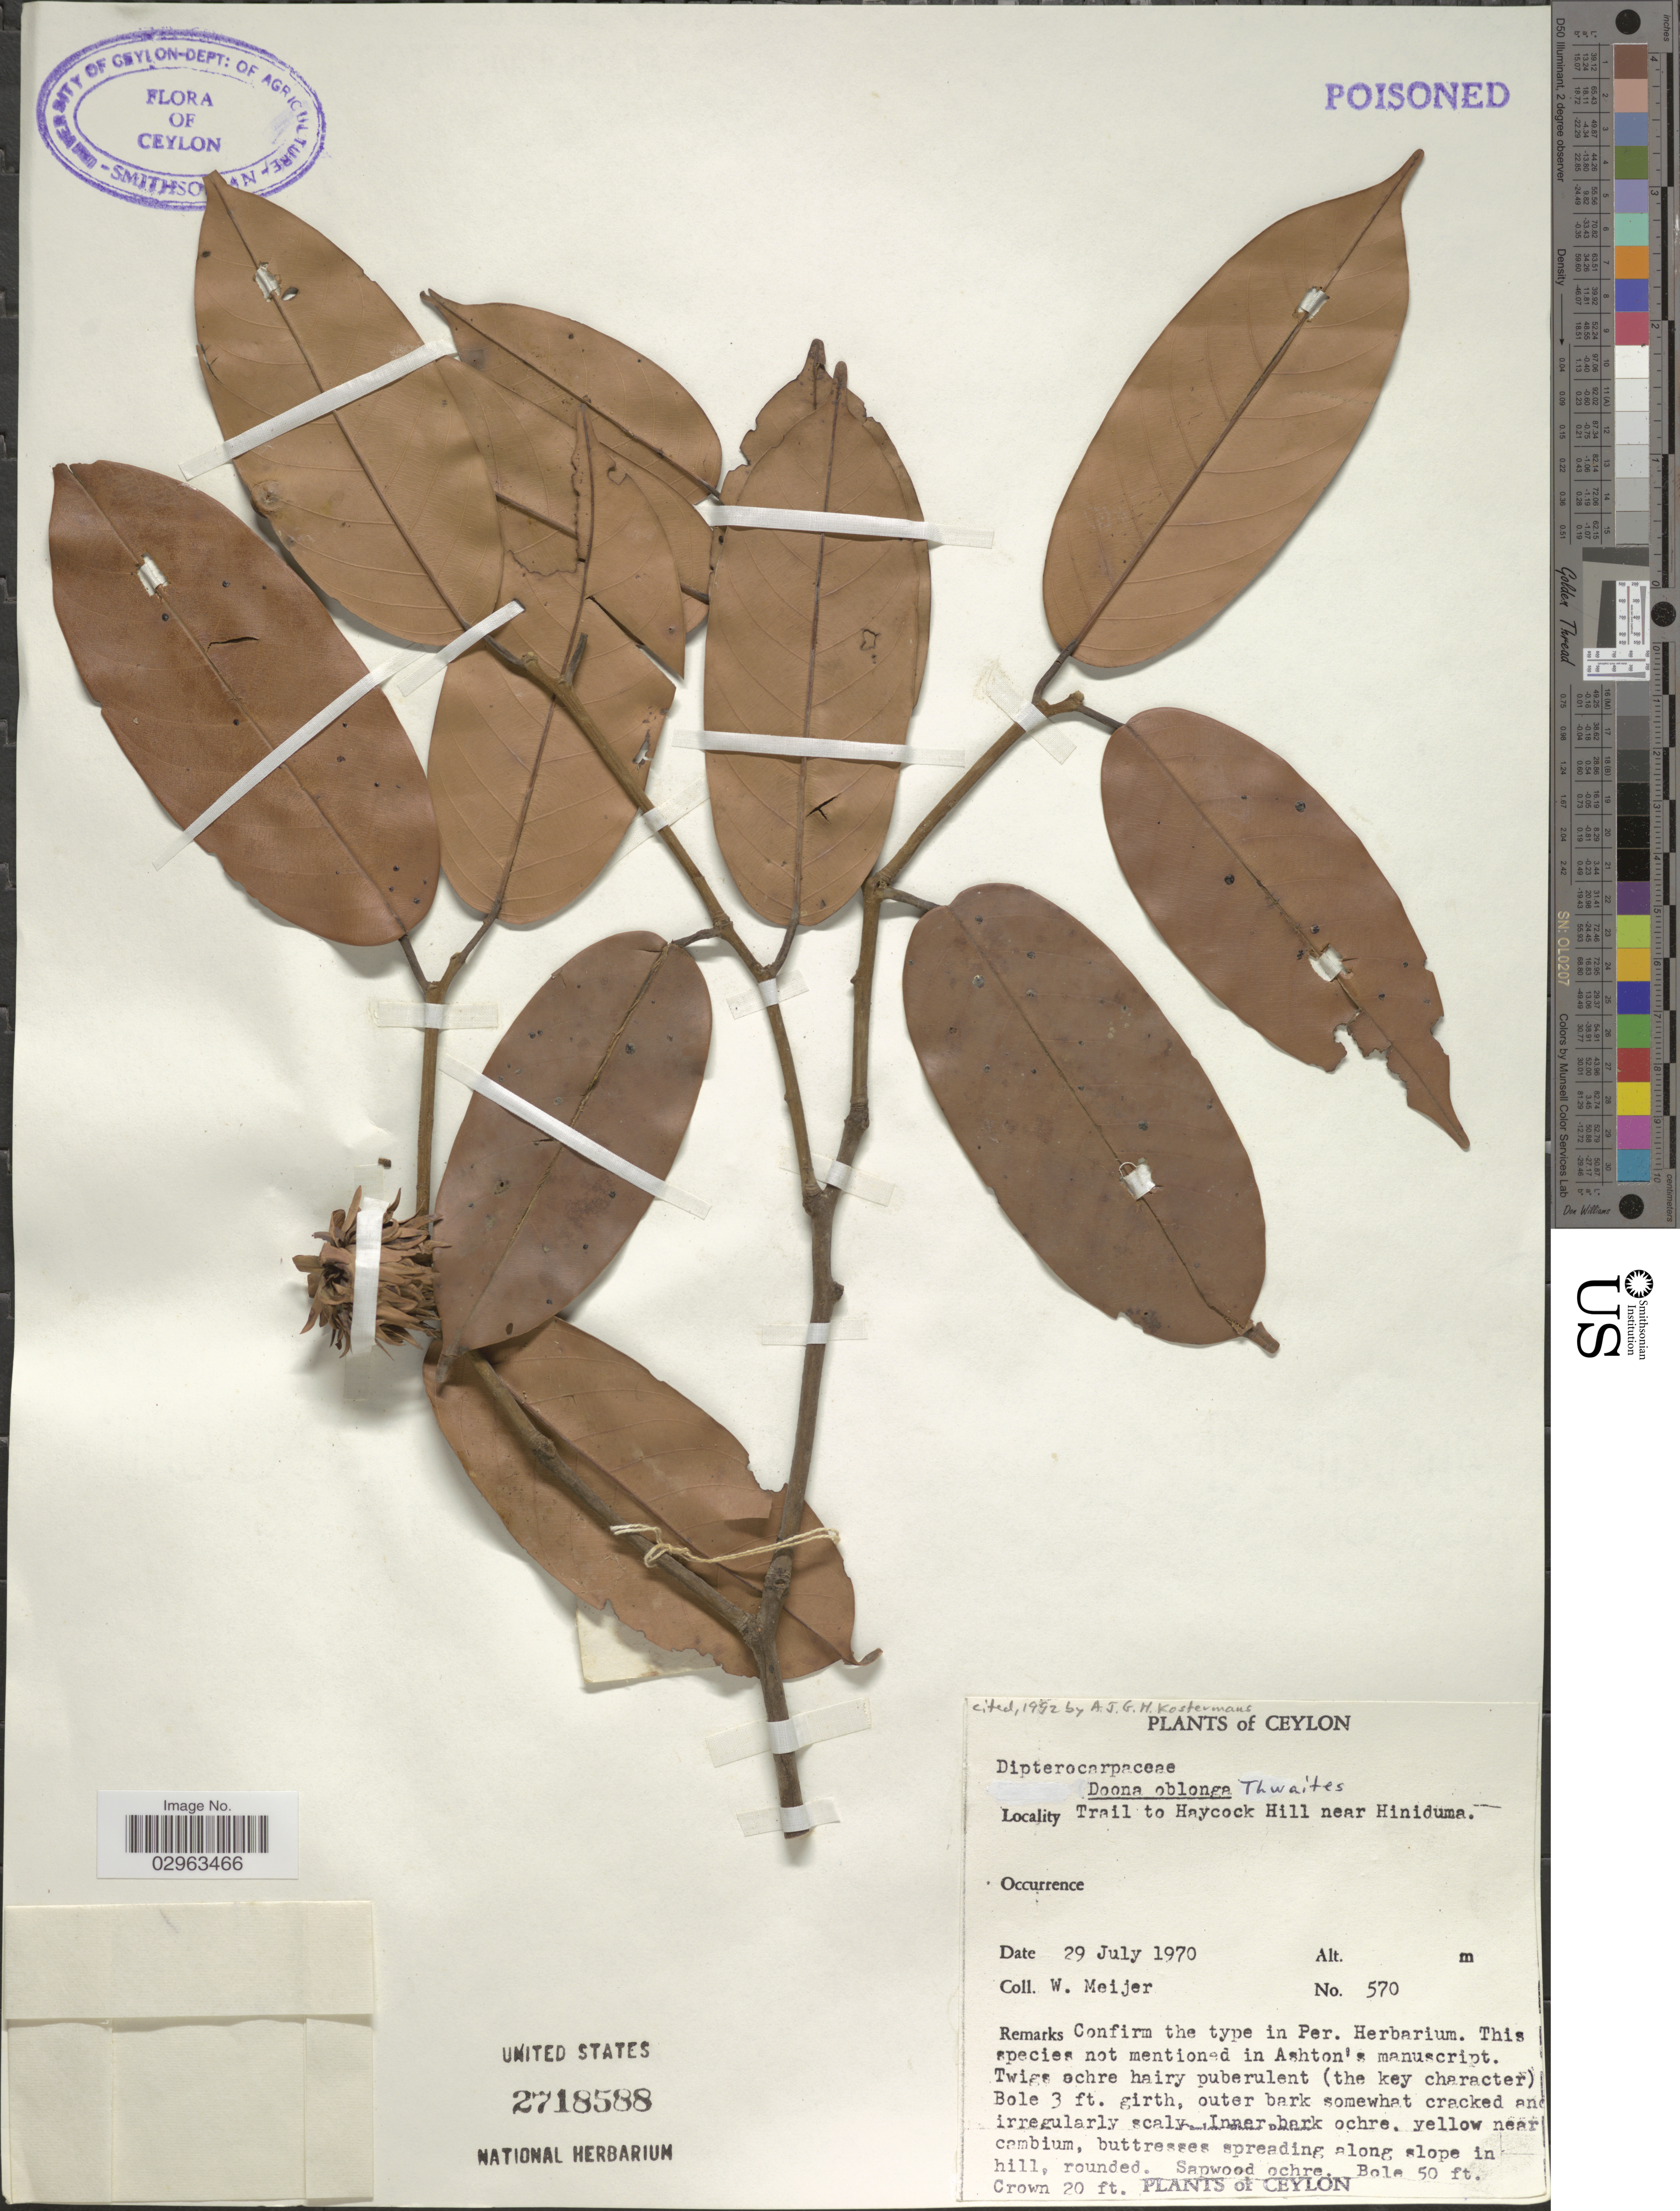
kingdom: Plantae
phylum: Tracheophyta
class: Magnoliopsida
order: Malvales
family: Dipterocarpaceae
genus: Doona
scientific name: Doona oblonga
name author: Thwaites ex Trimen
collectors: W. Meijer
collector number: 570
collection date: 1970-07-29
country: Sri Lanka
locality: Ceylon. Trail to Haycock Hill near Hiniduma.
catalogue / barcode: US 2718588